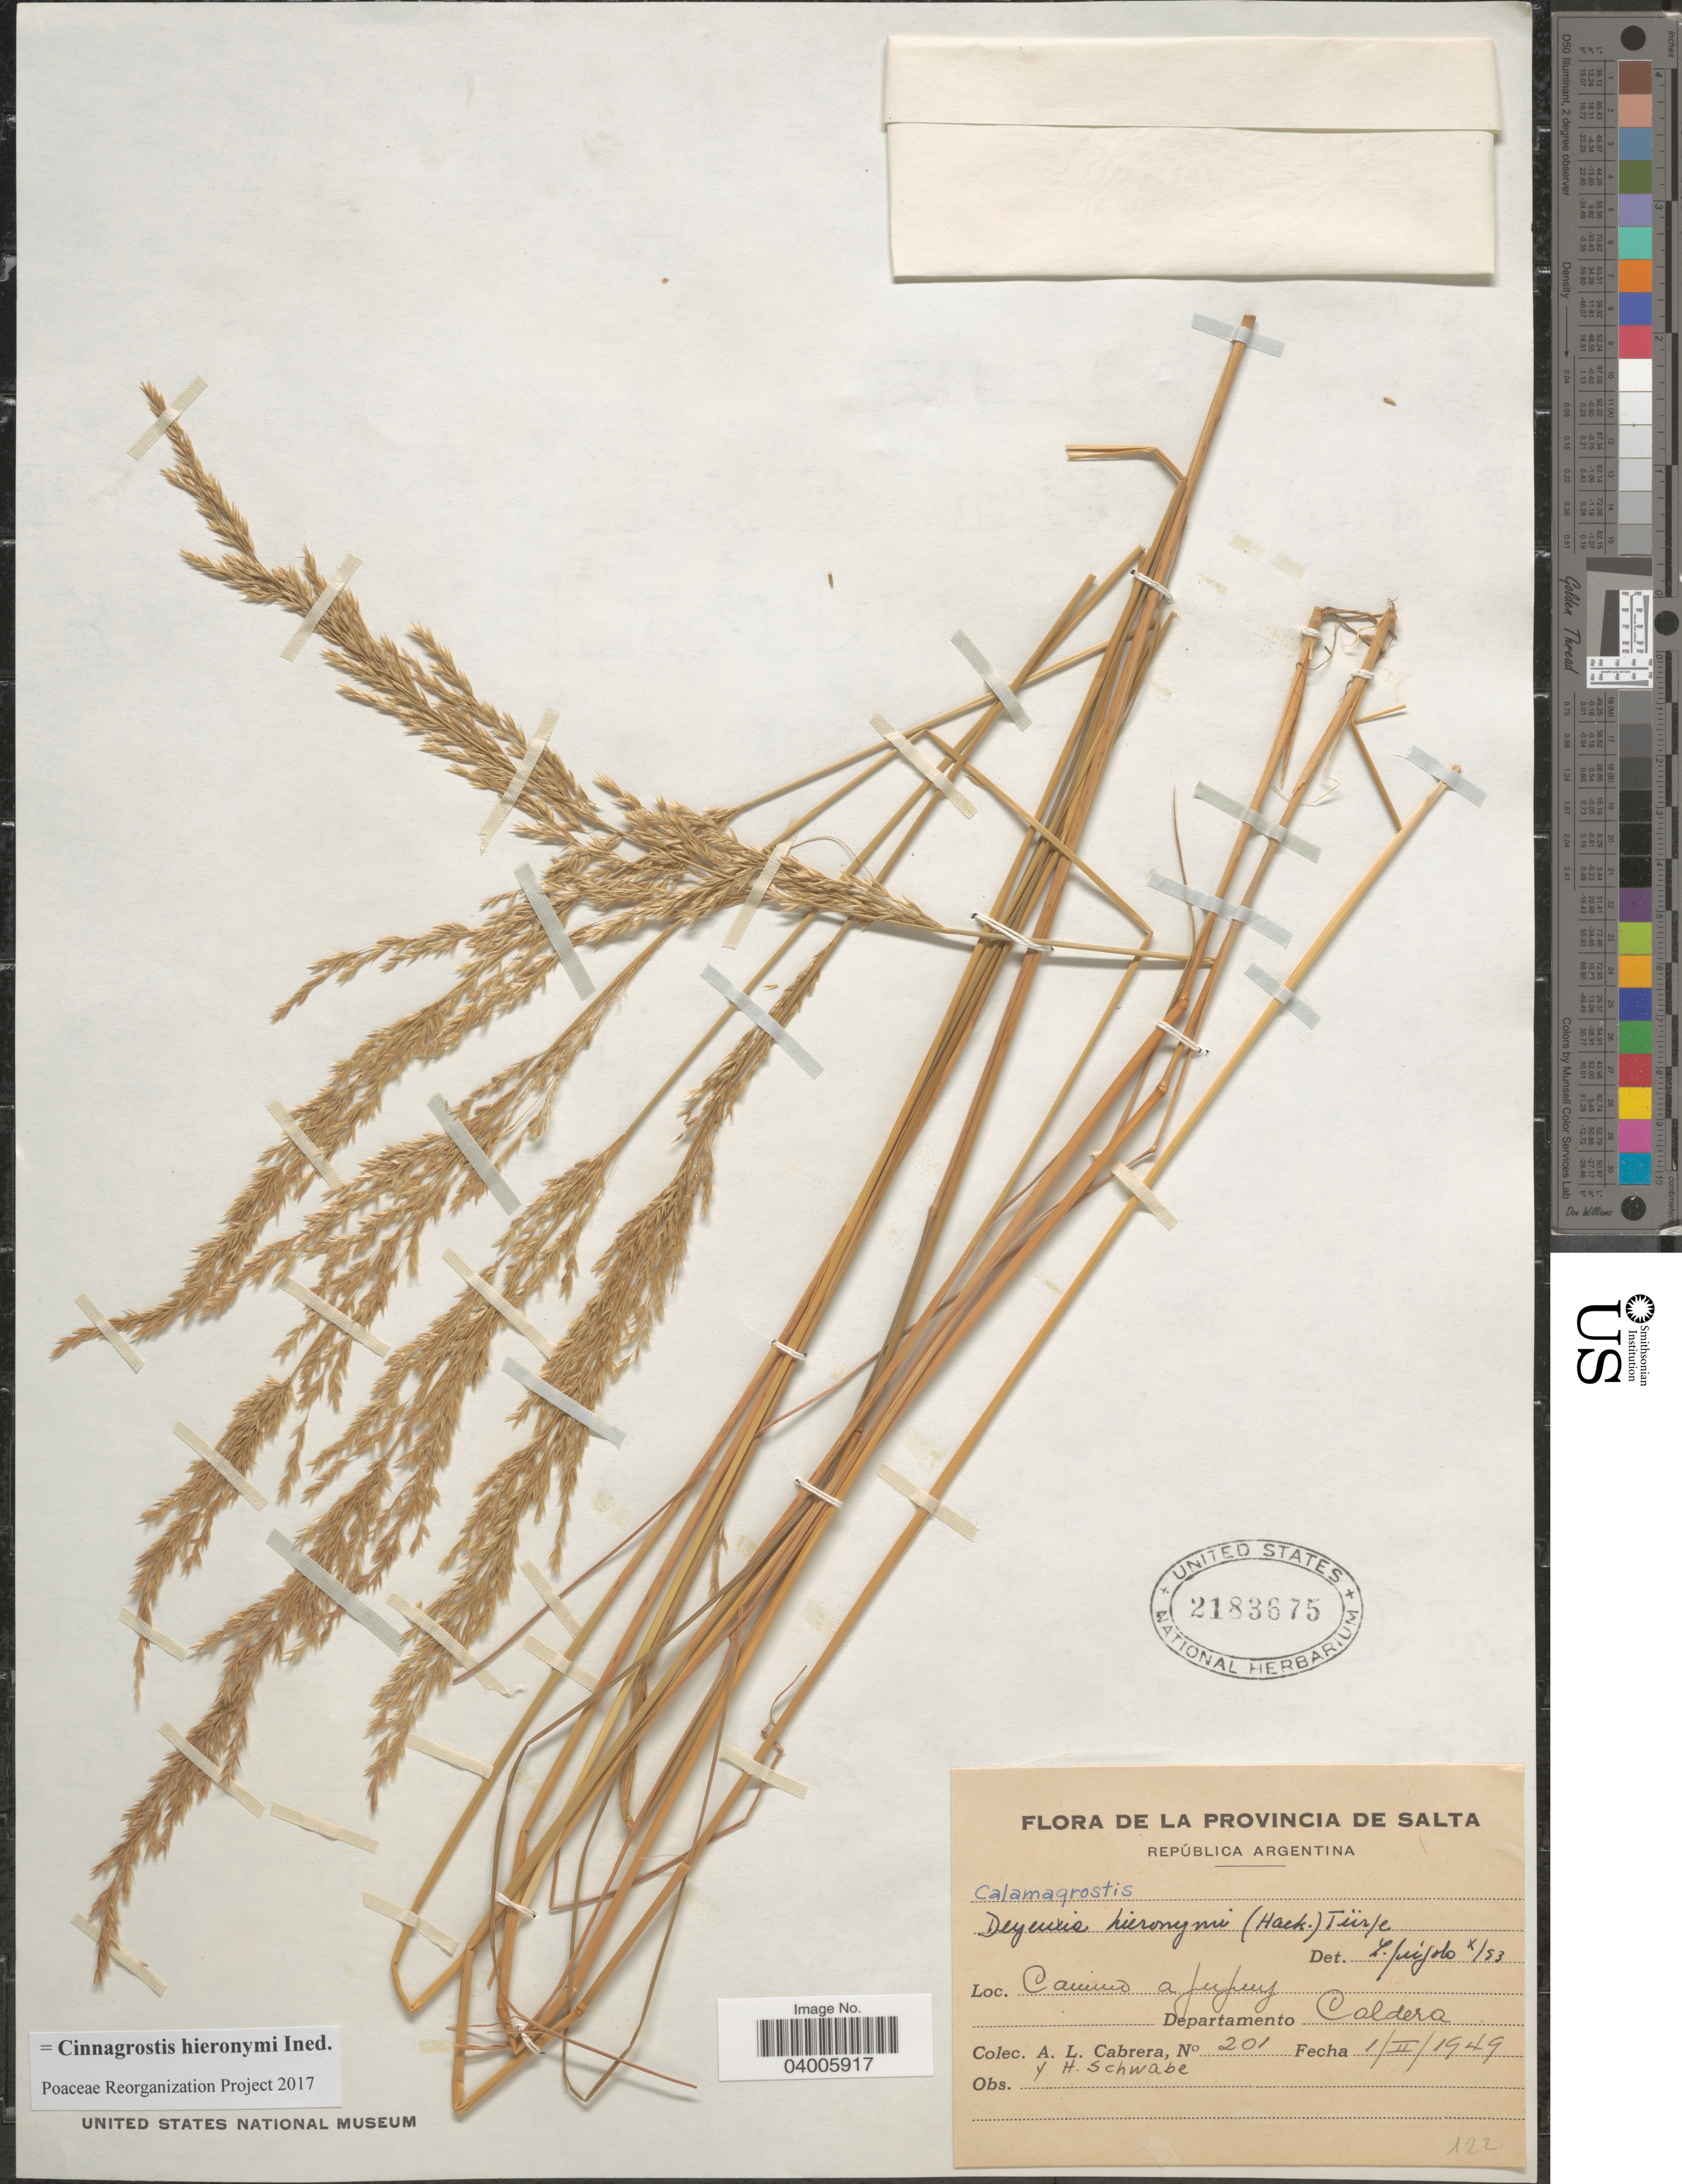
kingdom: Plantae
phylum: Tracheophyta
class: Liliopsida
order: Poales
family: Poaceae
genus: Cinnagrostis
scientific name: Cinnagrostis hieronymi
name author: (Hack.) P.M. Peterson et al.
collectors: A. L. Cabrera & H. Schwabe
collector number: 201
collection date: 1949-02-01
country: Argentina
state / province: Salta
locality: República Argentina. Camino a Jujuy. Departamento Caldera.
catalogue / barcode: US 2183675